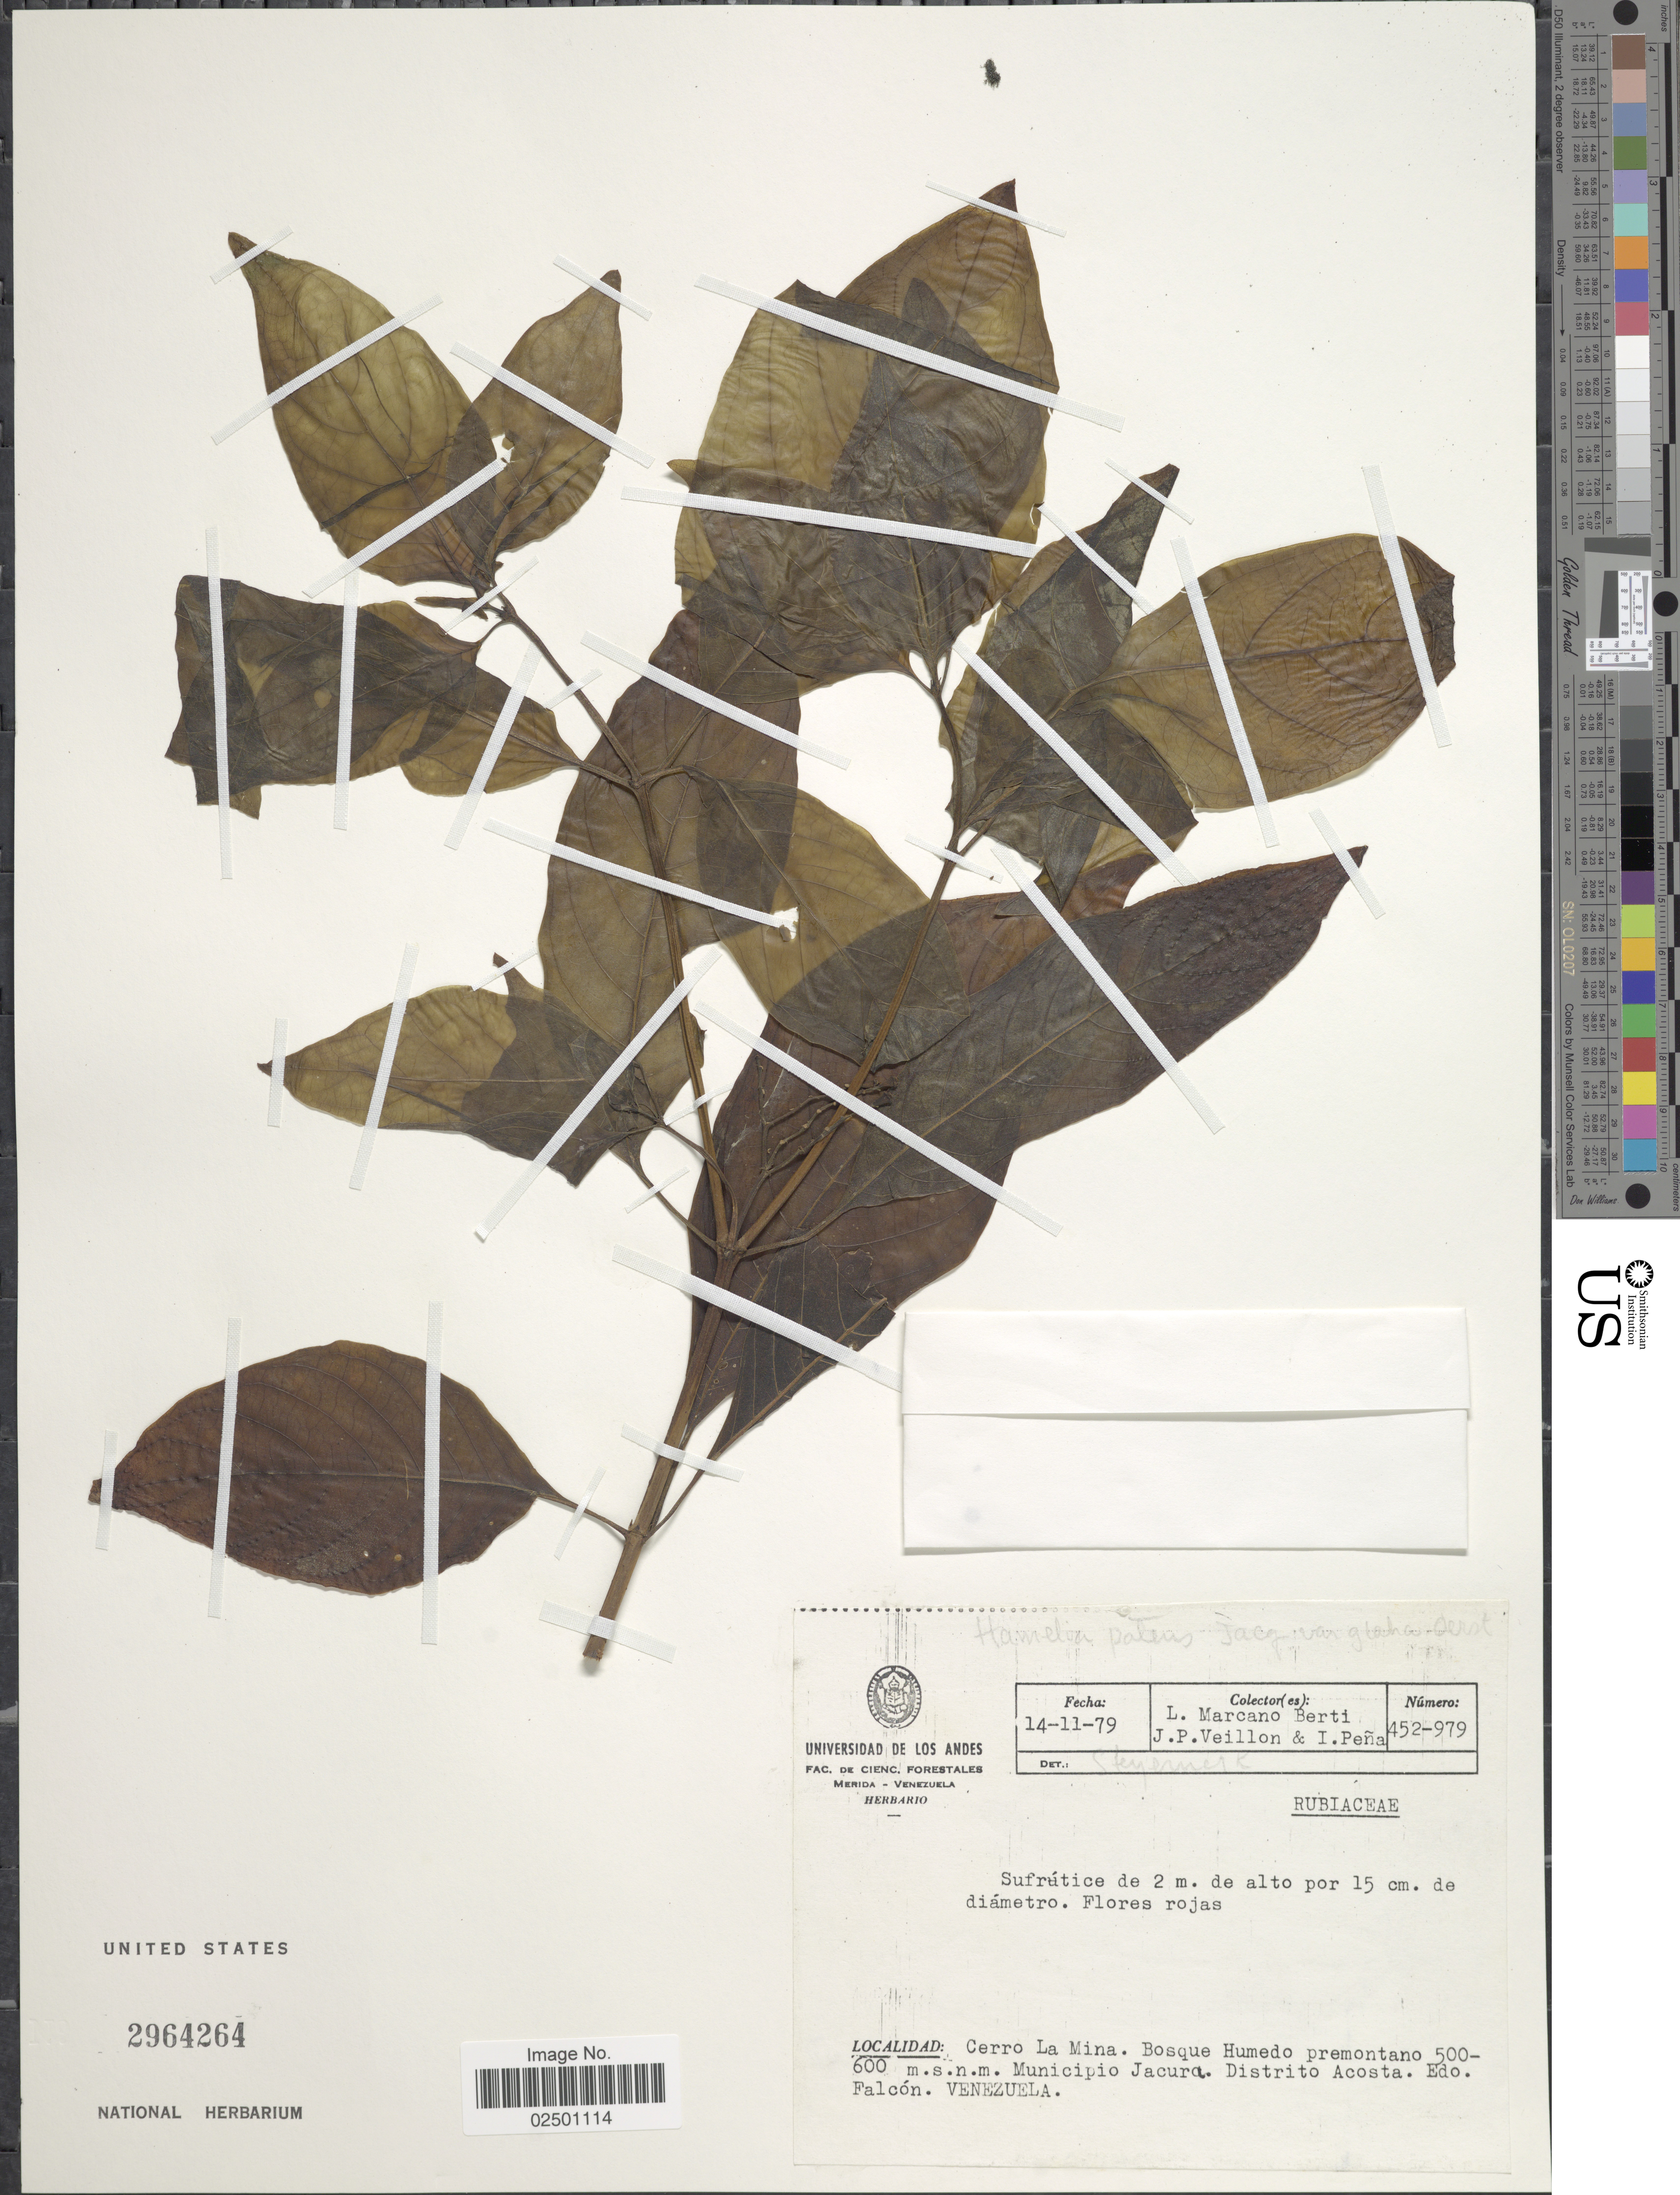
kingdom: Plantae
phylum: Tracheophyta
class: Magnoliopsida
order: Gentianales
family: Rubiaceae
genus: Hamelia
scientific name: Hamelia patens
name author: Jacq.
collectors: L. Marcano-Berti, J. Veillon & I. Pena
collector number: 452-979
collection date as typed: Transcribed d/m/y: 14/11/79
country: Venezuela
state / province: Falcón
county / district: Jacura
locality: Cerro La Mina. Bosque Humedo premontano. Municipio Jacura. Distrito Acosta. Edo. Falcon. Venezuela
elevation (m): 500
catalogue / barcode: US 2964264